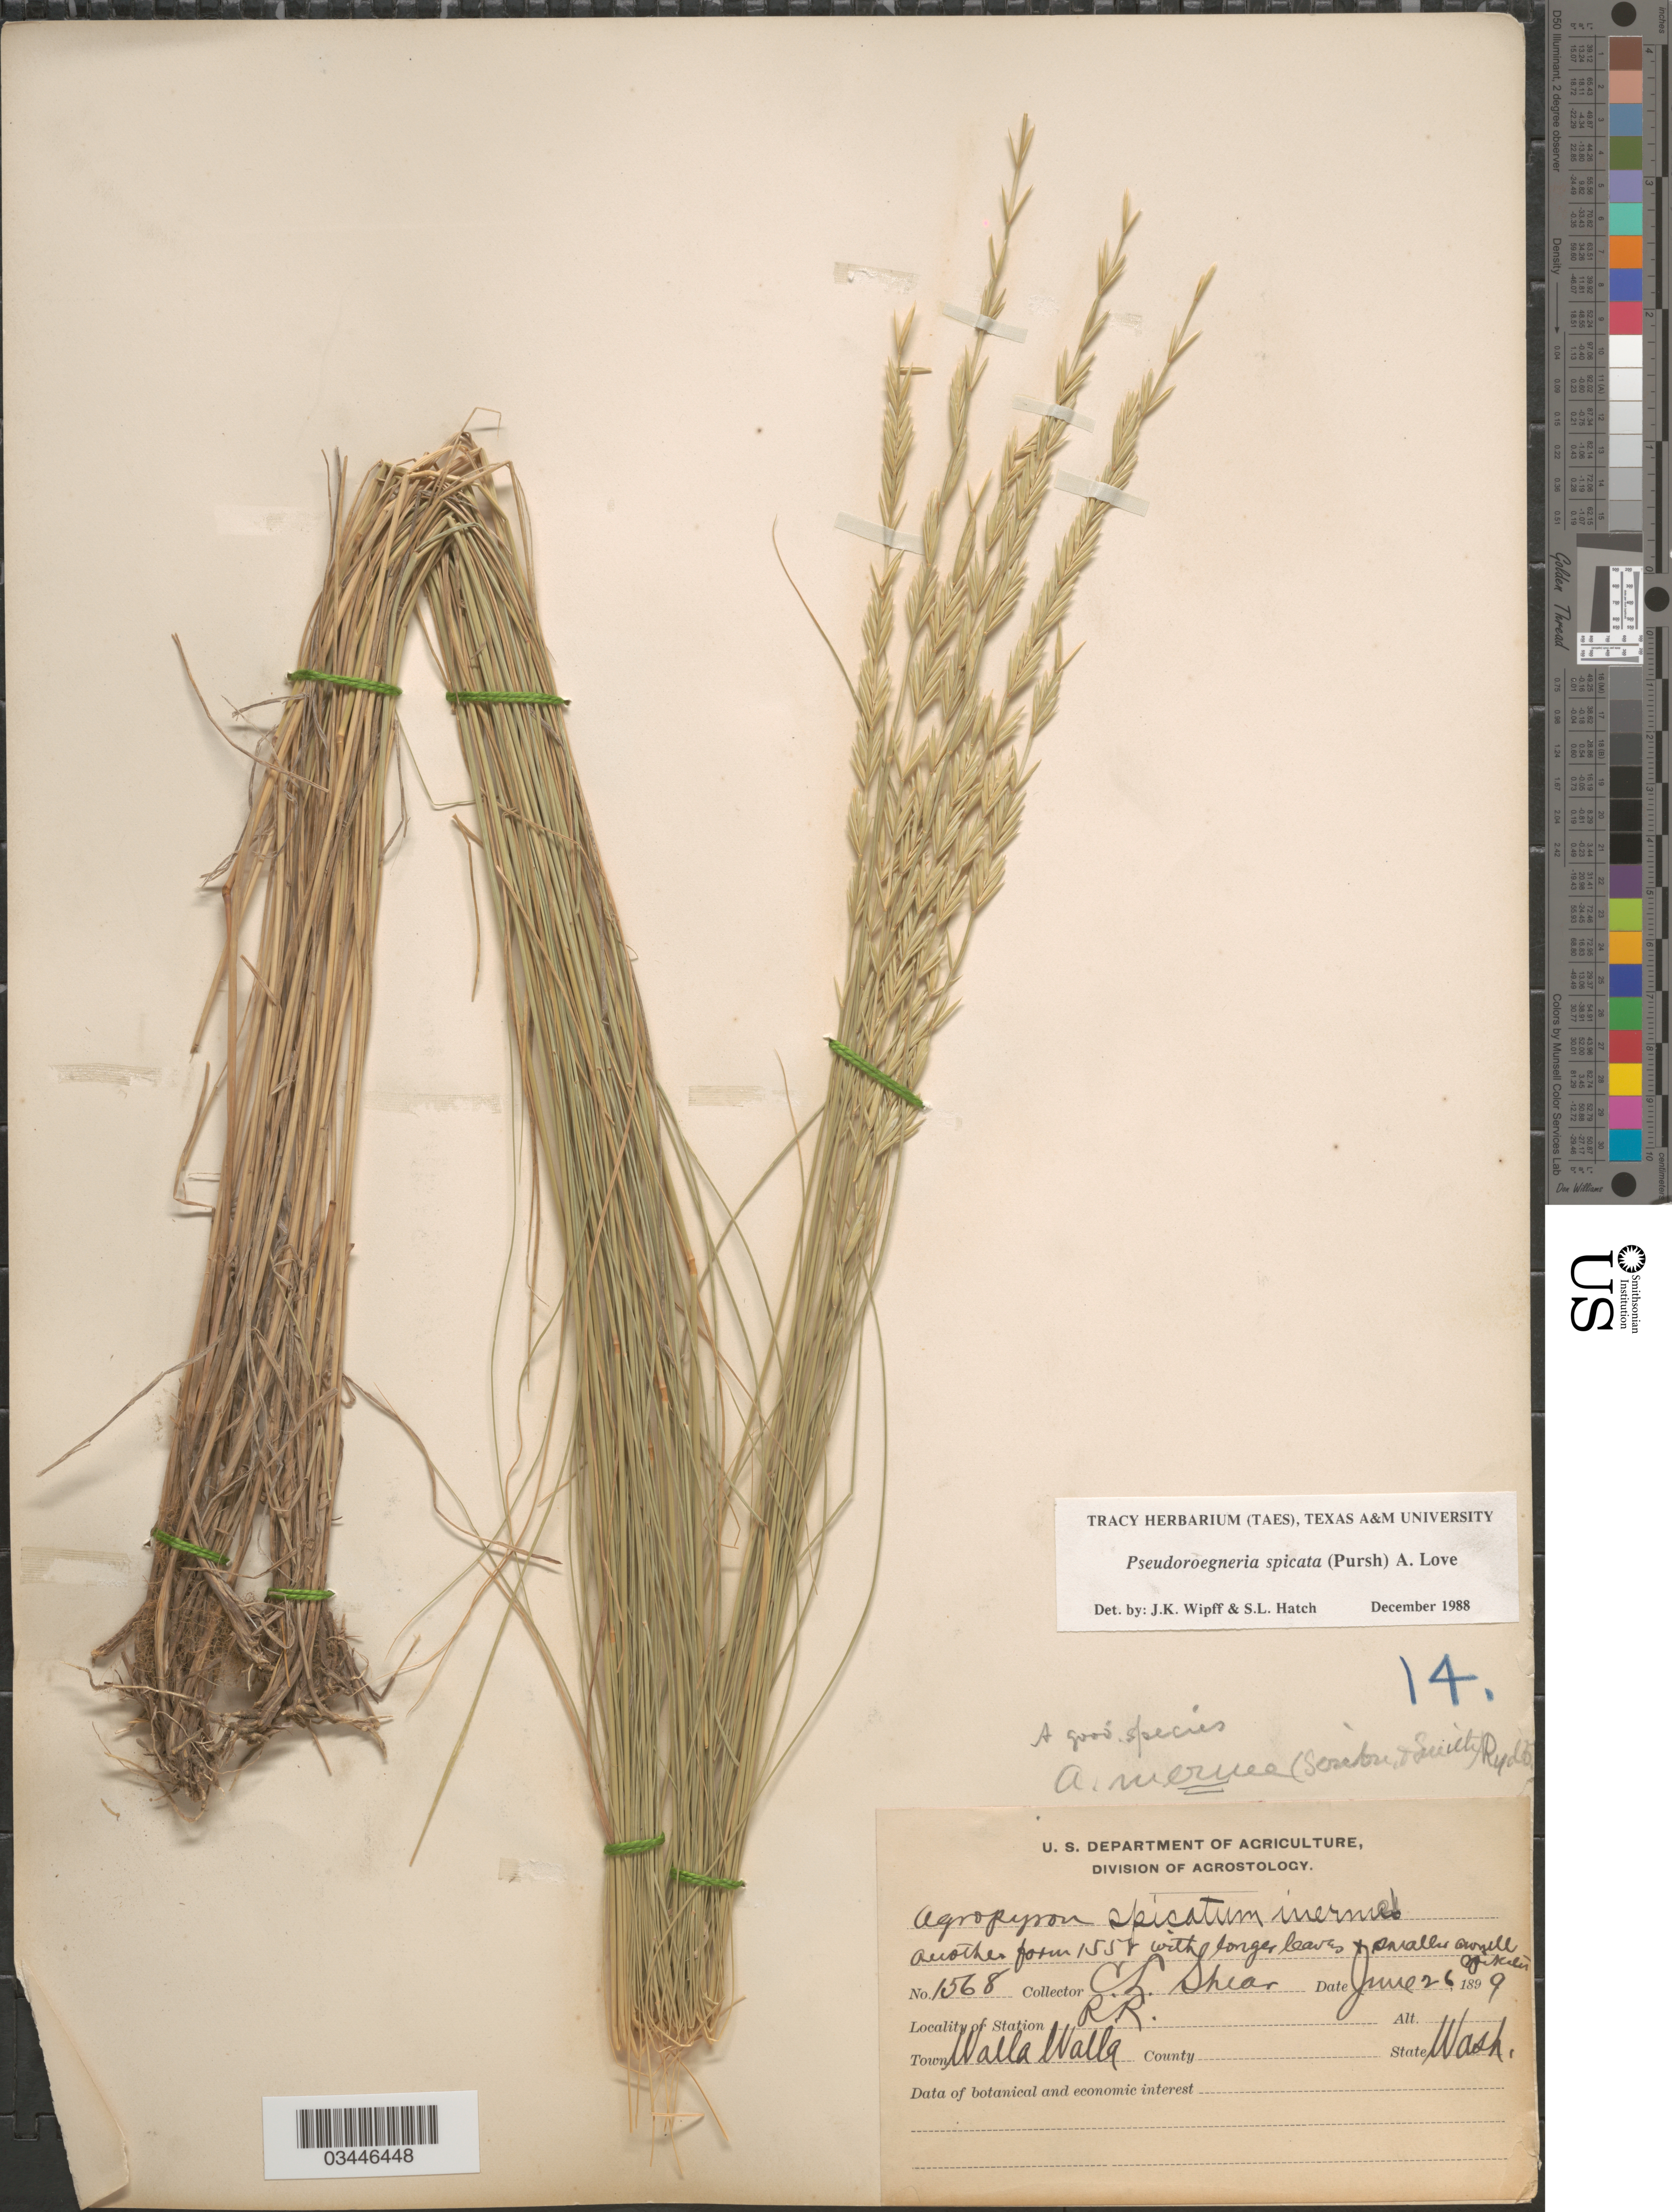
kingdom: Plantae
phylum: Tracheophyta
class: Liliopsida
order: Poales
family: Poaceae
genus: Pseudoroegneria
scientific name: Pseudoroegneria spicata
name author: (Pursh) Á. Löve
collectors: C. L. Shear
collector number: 1568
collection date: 1899-06-26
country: United States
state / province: Washington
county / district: Walla Walla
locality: R. R. Town Walla Walla.